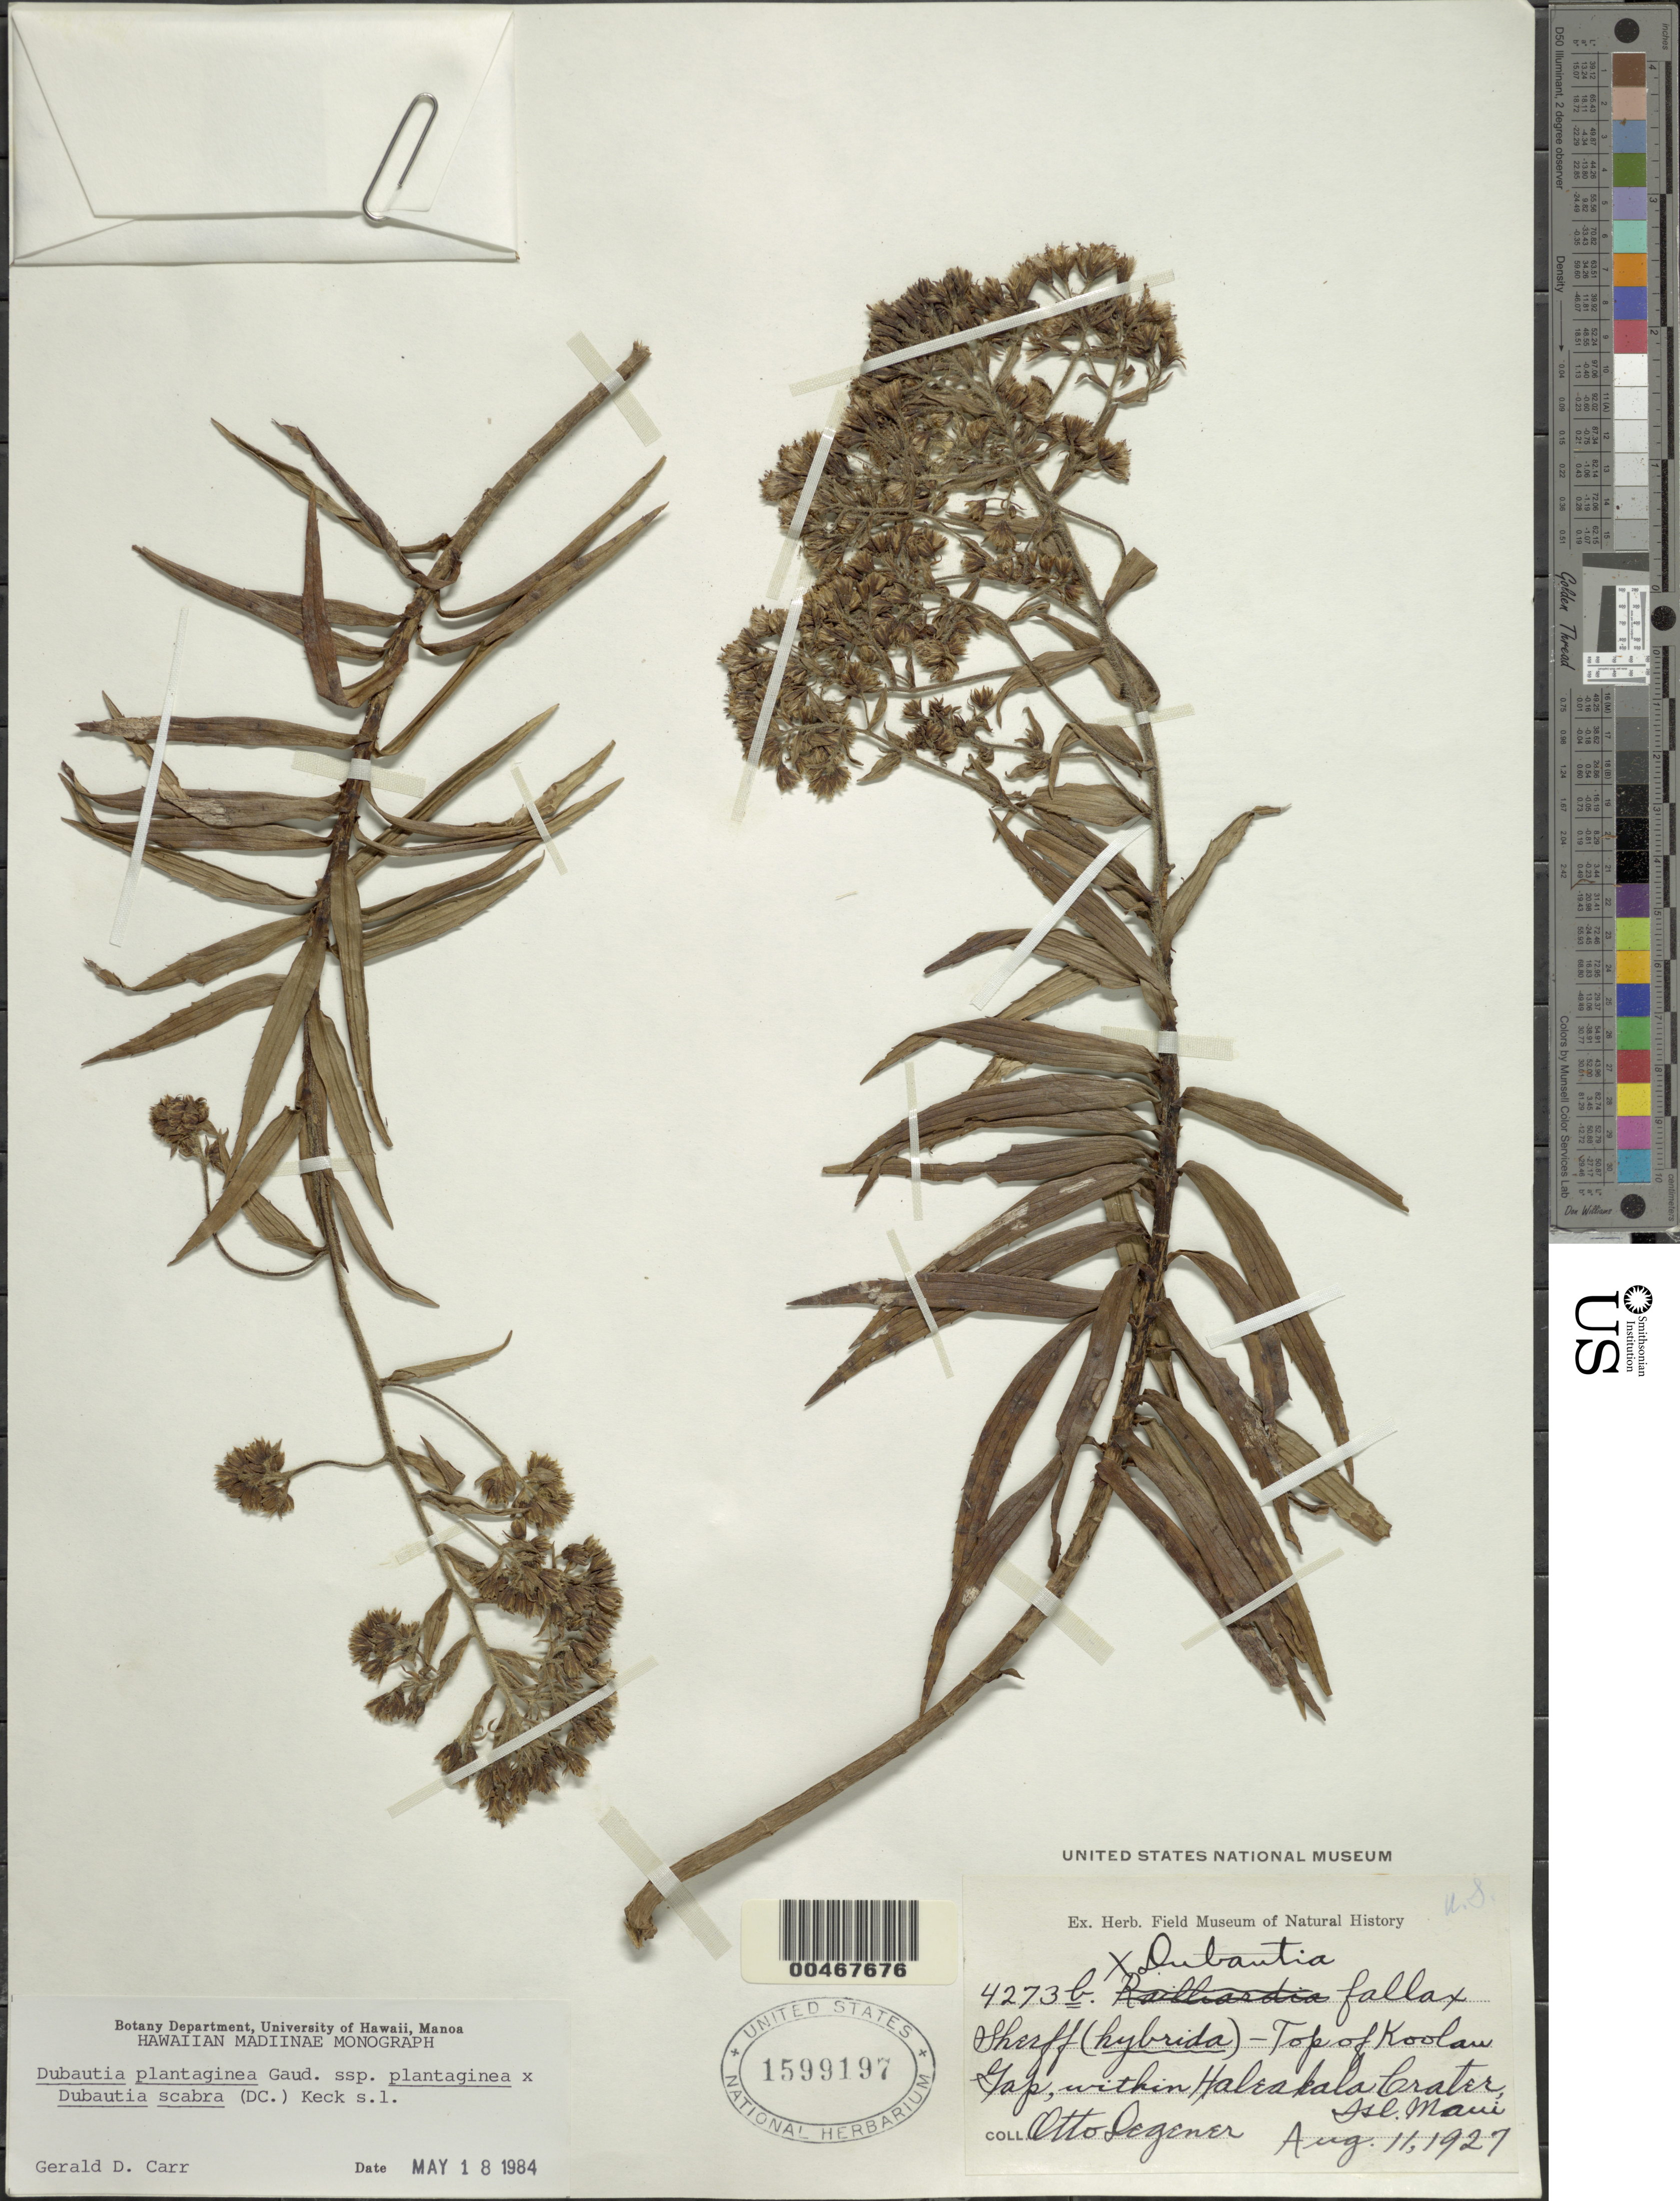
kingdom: Plantae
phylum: Tracheophyta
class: Magnoliopsida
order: Asterales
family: Asteraceae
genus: Dubautia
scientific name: Dubautia plantaginea subsp. plantaginea x D. scabra (DC.) D.D. Keck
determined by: Carr, G. D.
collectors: O. Degener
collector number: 4273b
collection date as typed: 11 Aug 1927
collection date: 1927-08-11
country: United States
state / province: Hawaii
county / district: Maui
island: Maui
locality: Top of Koolau Gap, within Haleakala Crater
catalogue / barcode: US 1599197